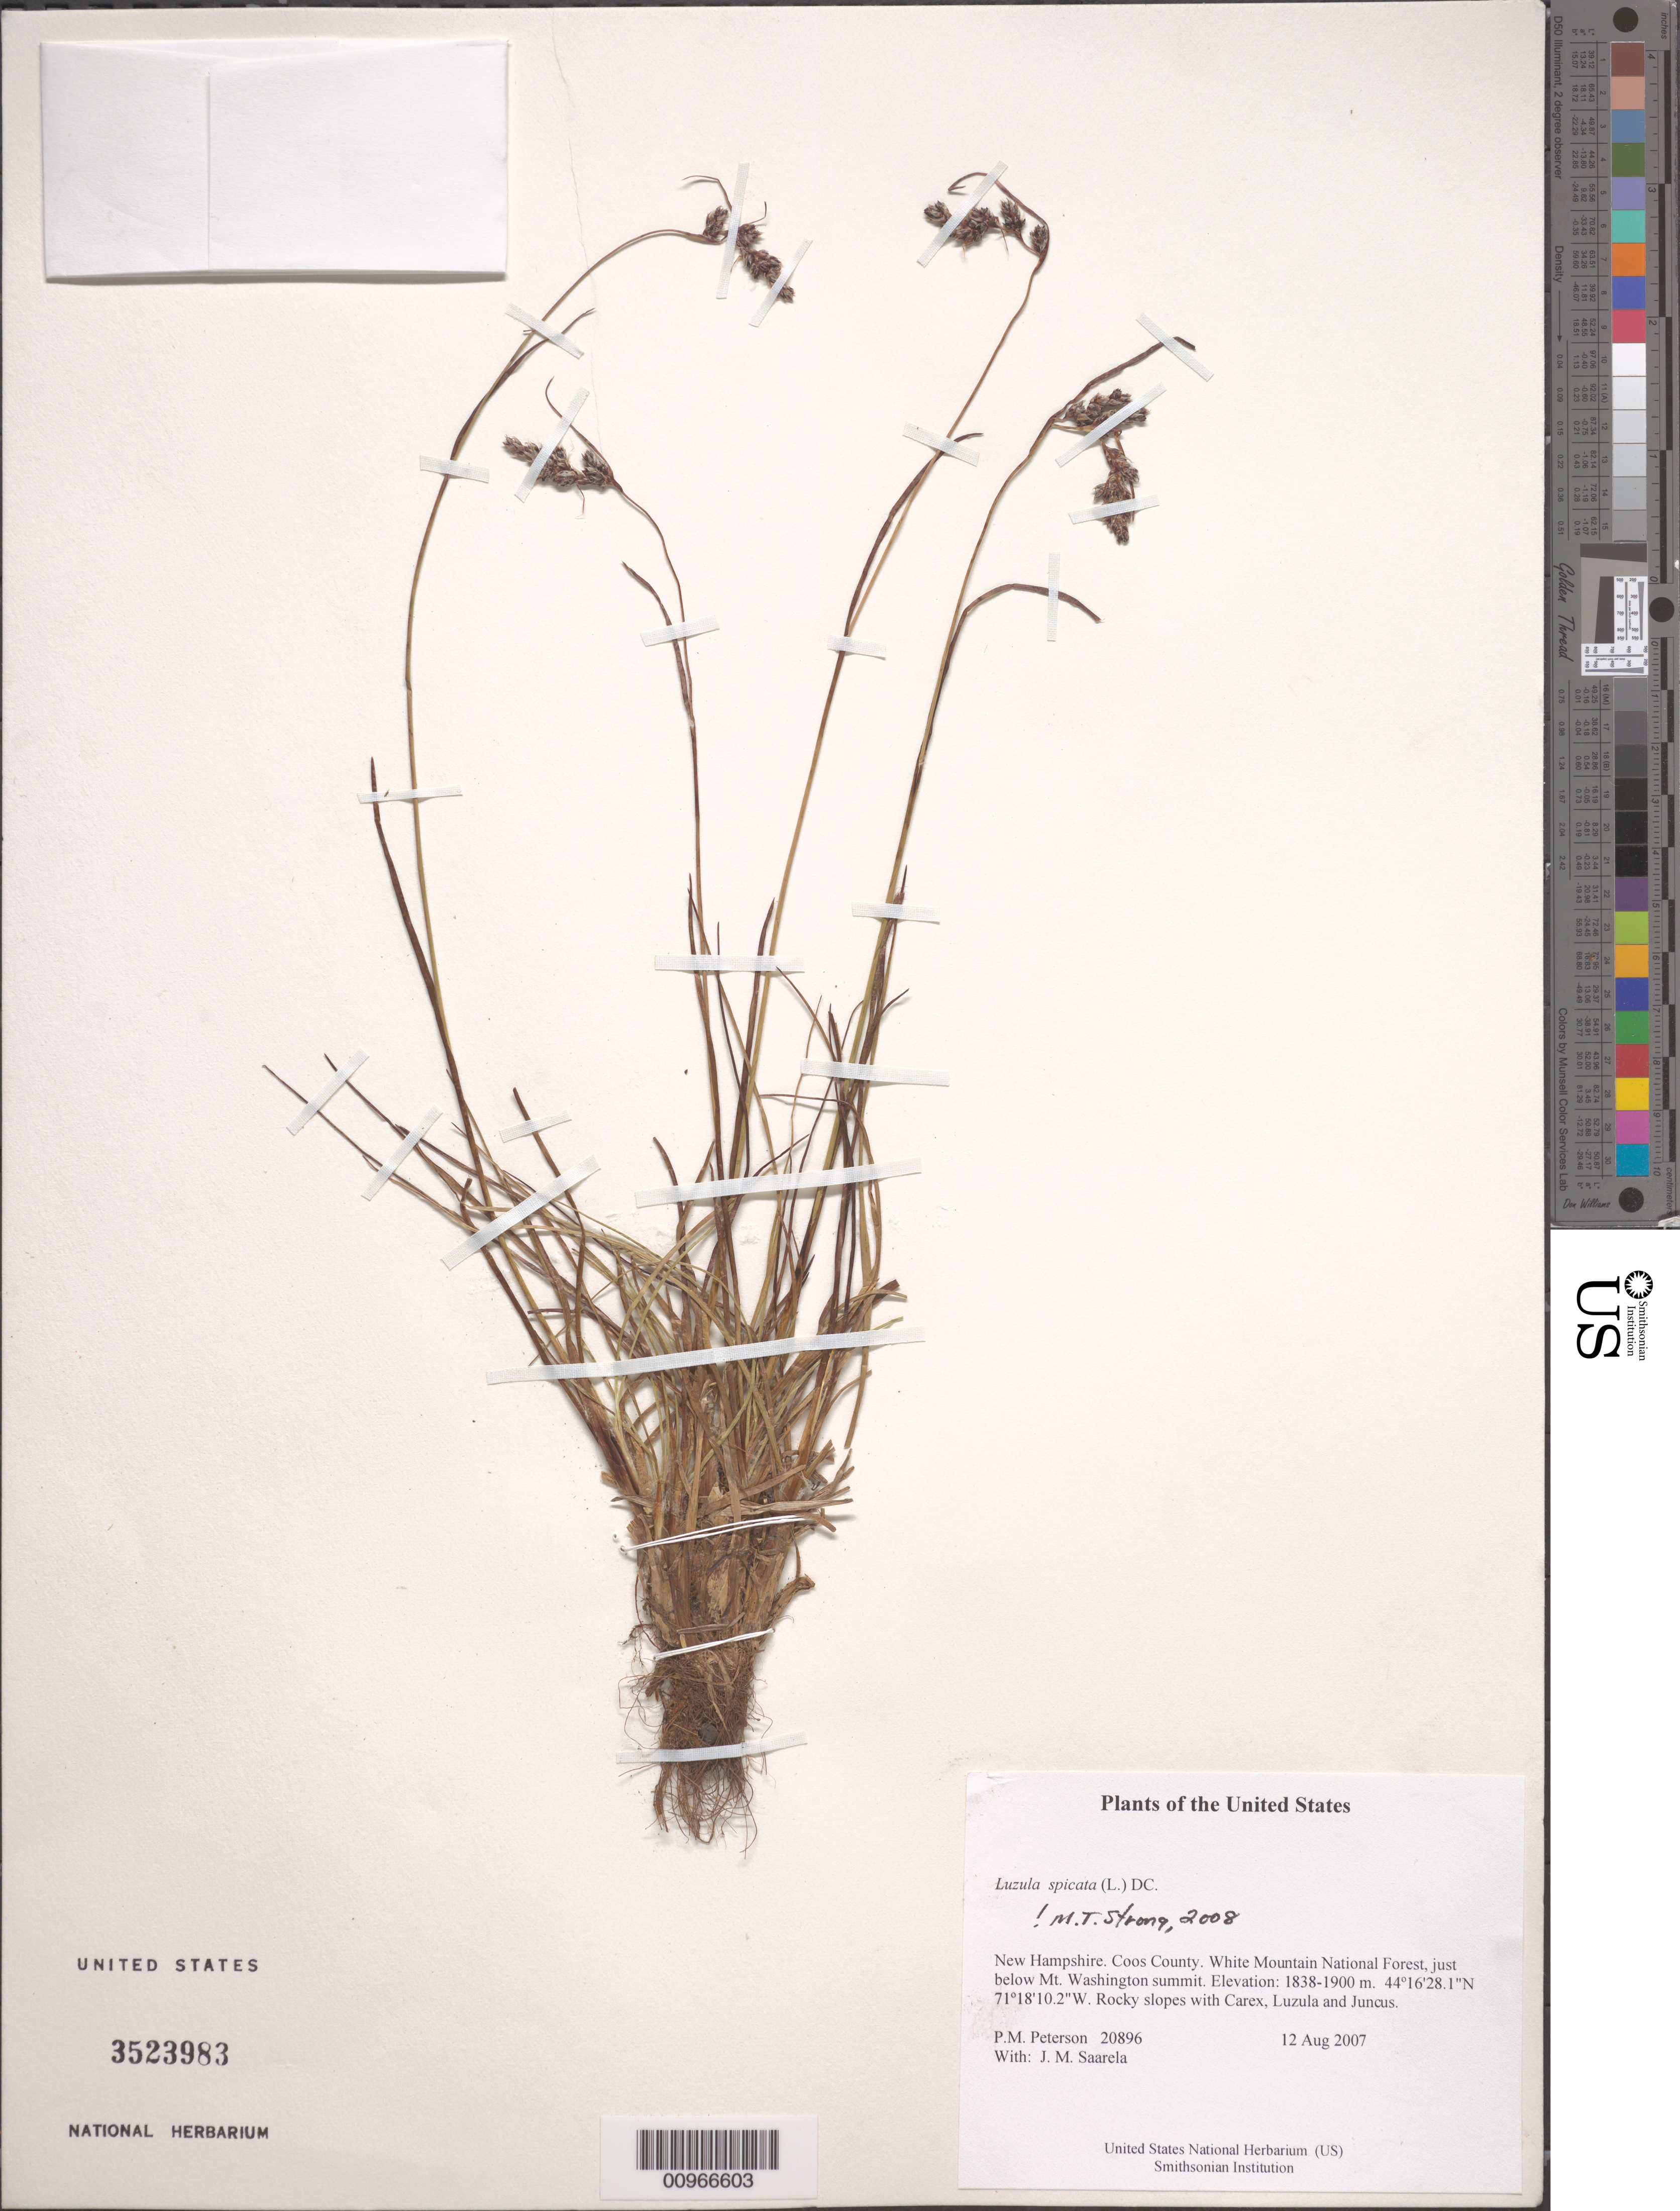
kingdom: Plantae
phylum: Tracheophyta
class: Liliopsida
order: Poales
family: Juncaceae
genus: Luzula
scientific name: Luzula spicata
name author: (L.) DC.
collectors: P. M. Peterson & J. Saarela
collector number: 20896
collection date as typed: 12 Aug 2007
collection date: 2007-08-12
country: United States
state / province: New Hampshire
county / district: Coos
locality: White Mountain National Forest, just below Mt. Washington summit.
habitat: Rocky slopes with Carex, Luzula and Juncus.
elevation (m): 1838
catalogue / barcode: US 3523983